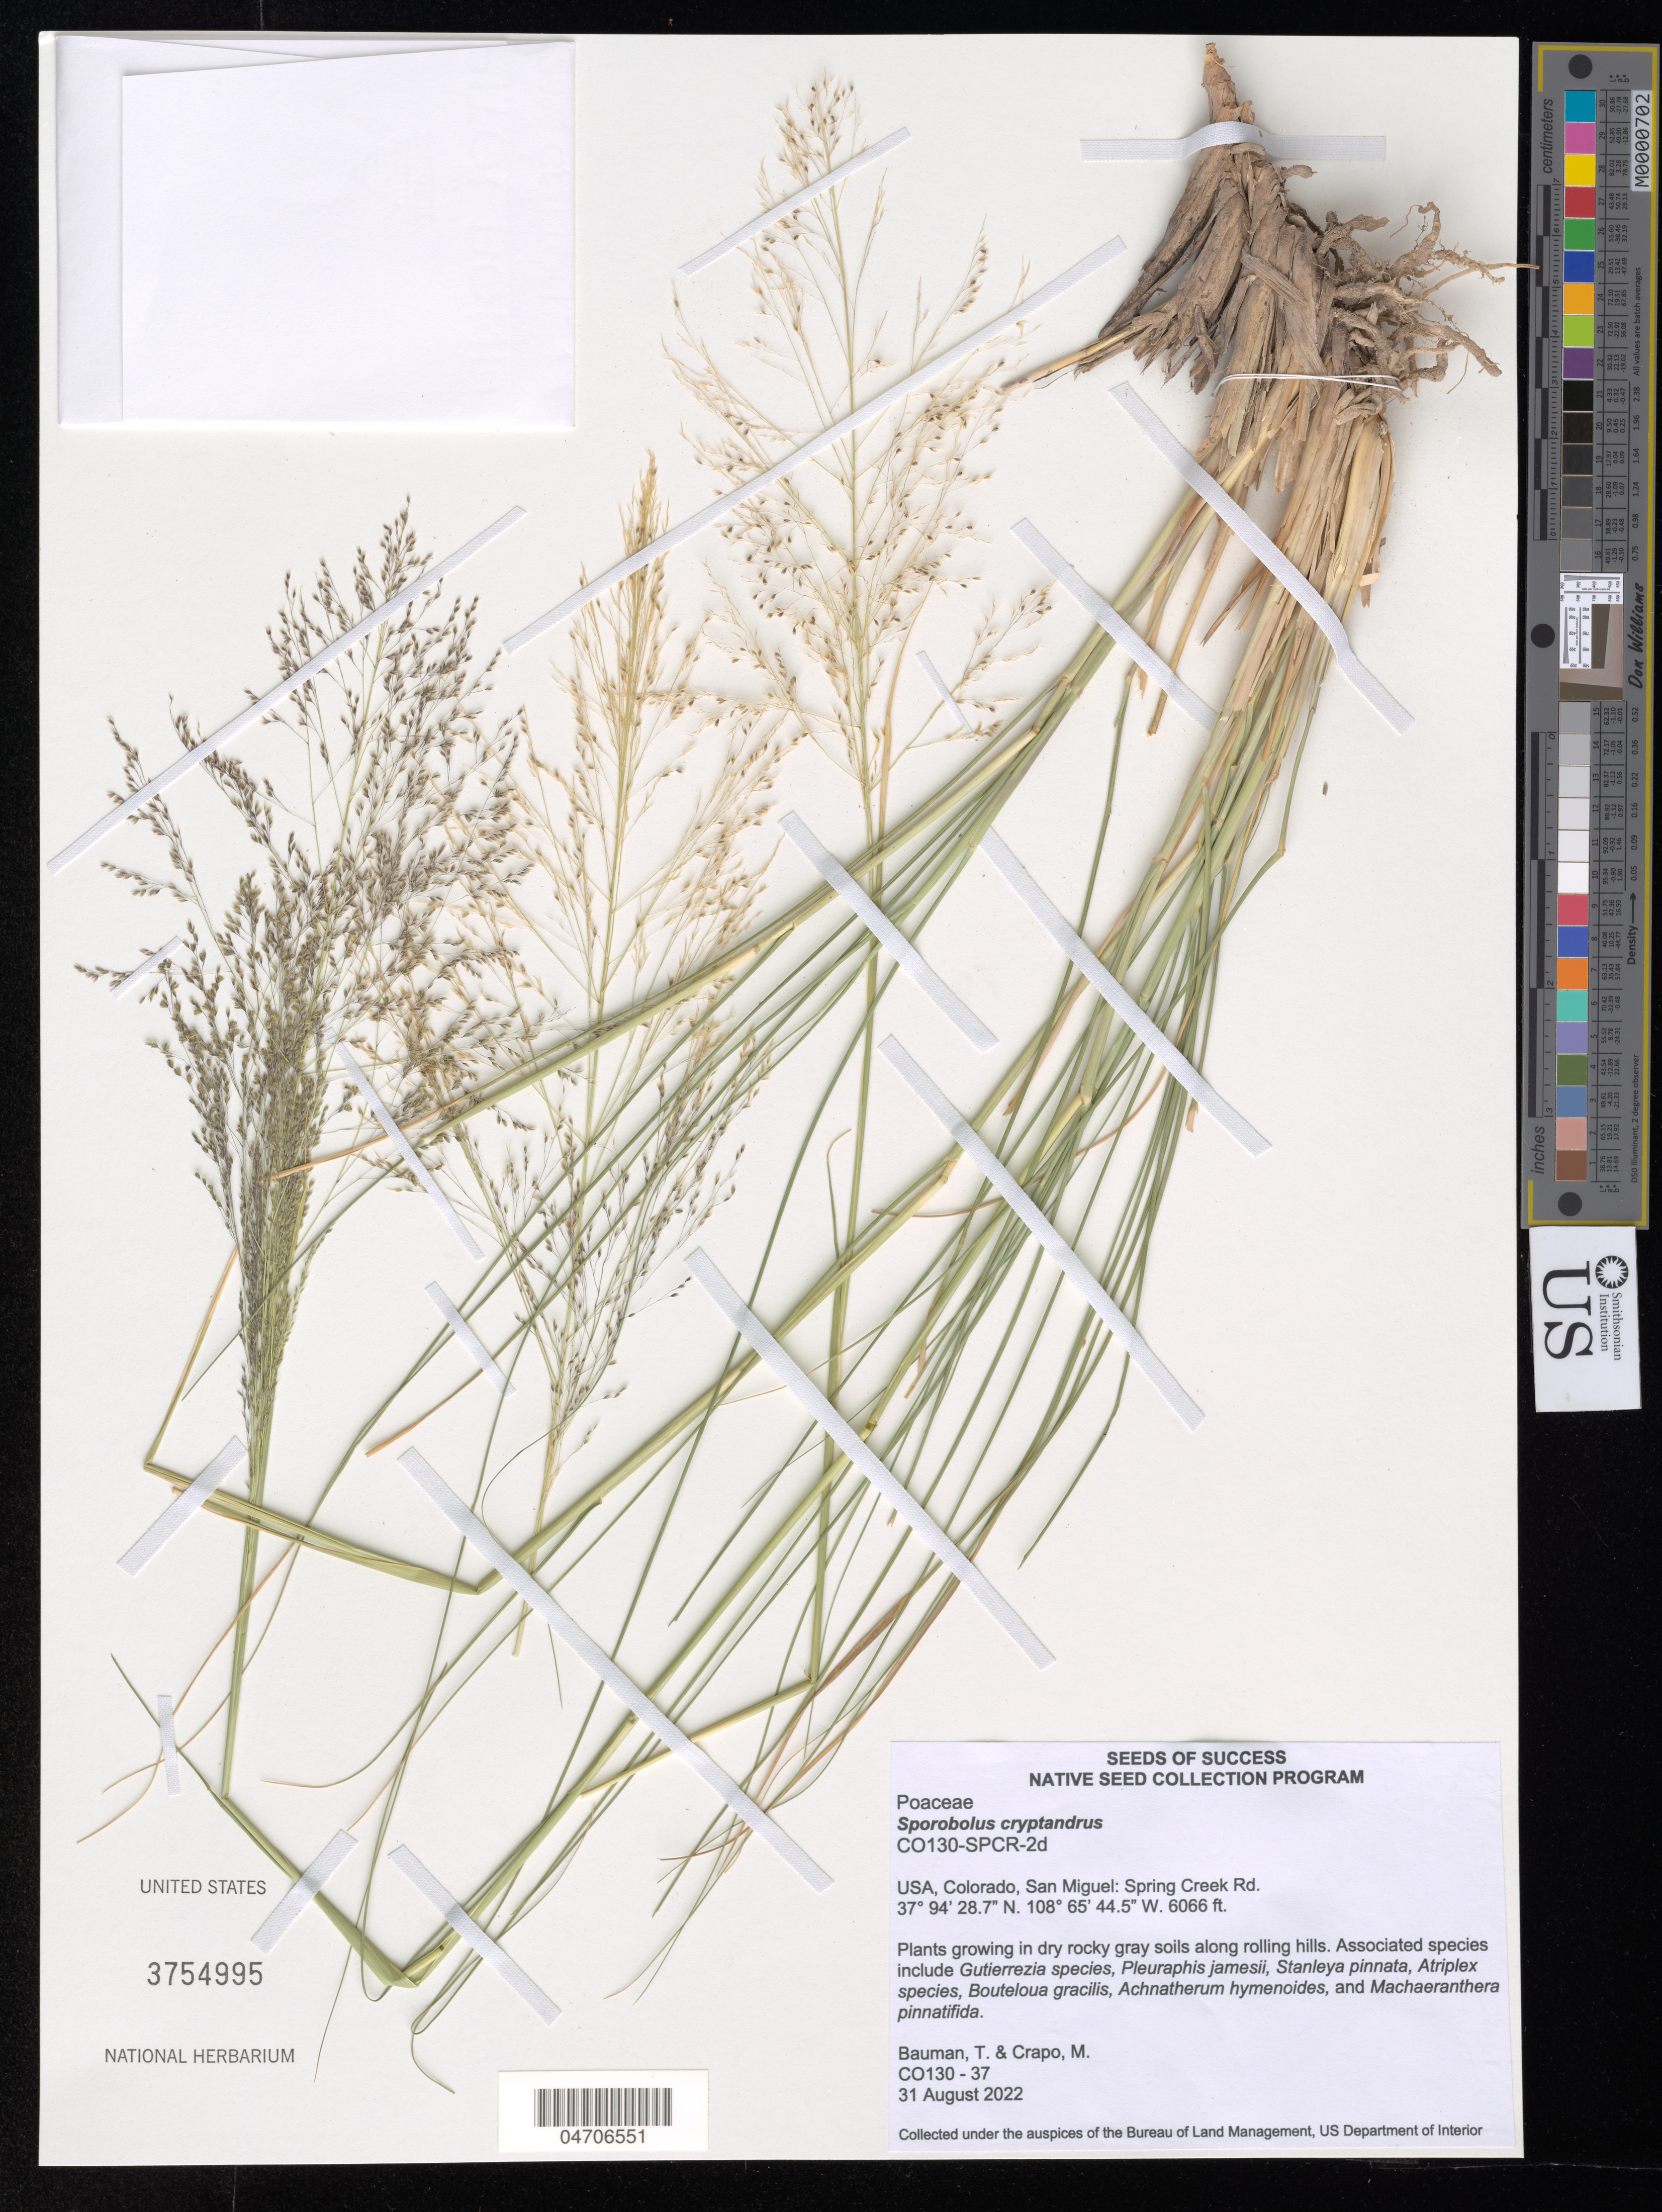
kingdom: Plantae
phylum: Tracheophyta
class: Liliopsida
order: Poales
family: Poaceae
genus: Sporobolus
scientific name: Sporobolus cryptandrus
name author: (Torr.) A. Gray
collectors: K. Gage & G. Woronow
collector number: CO130-37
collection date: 2022-08-31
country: United States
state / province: Colorado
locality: San Miguel: Spring Creek Rd.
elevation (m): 1849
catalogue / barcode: US 3754995